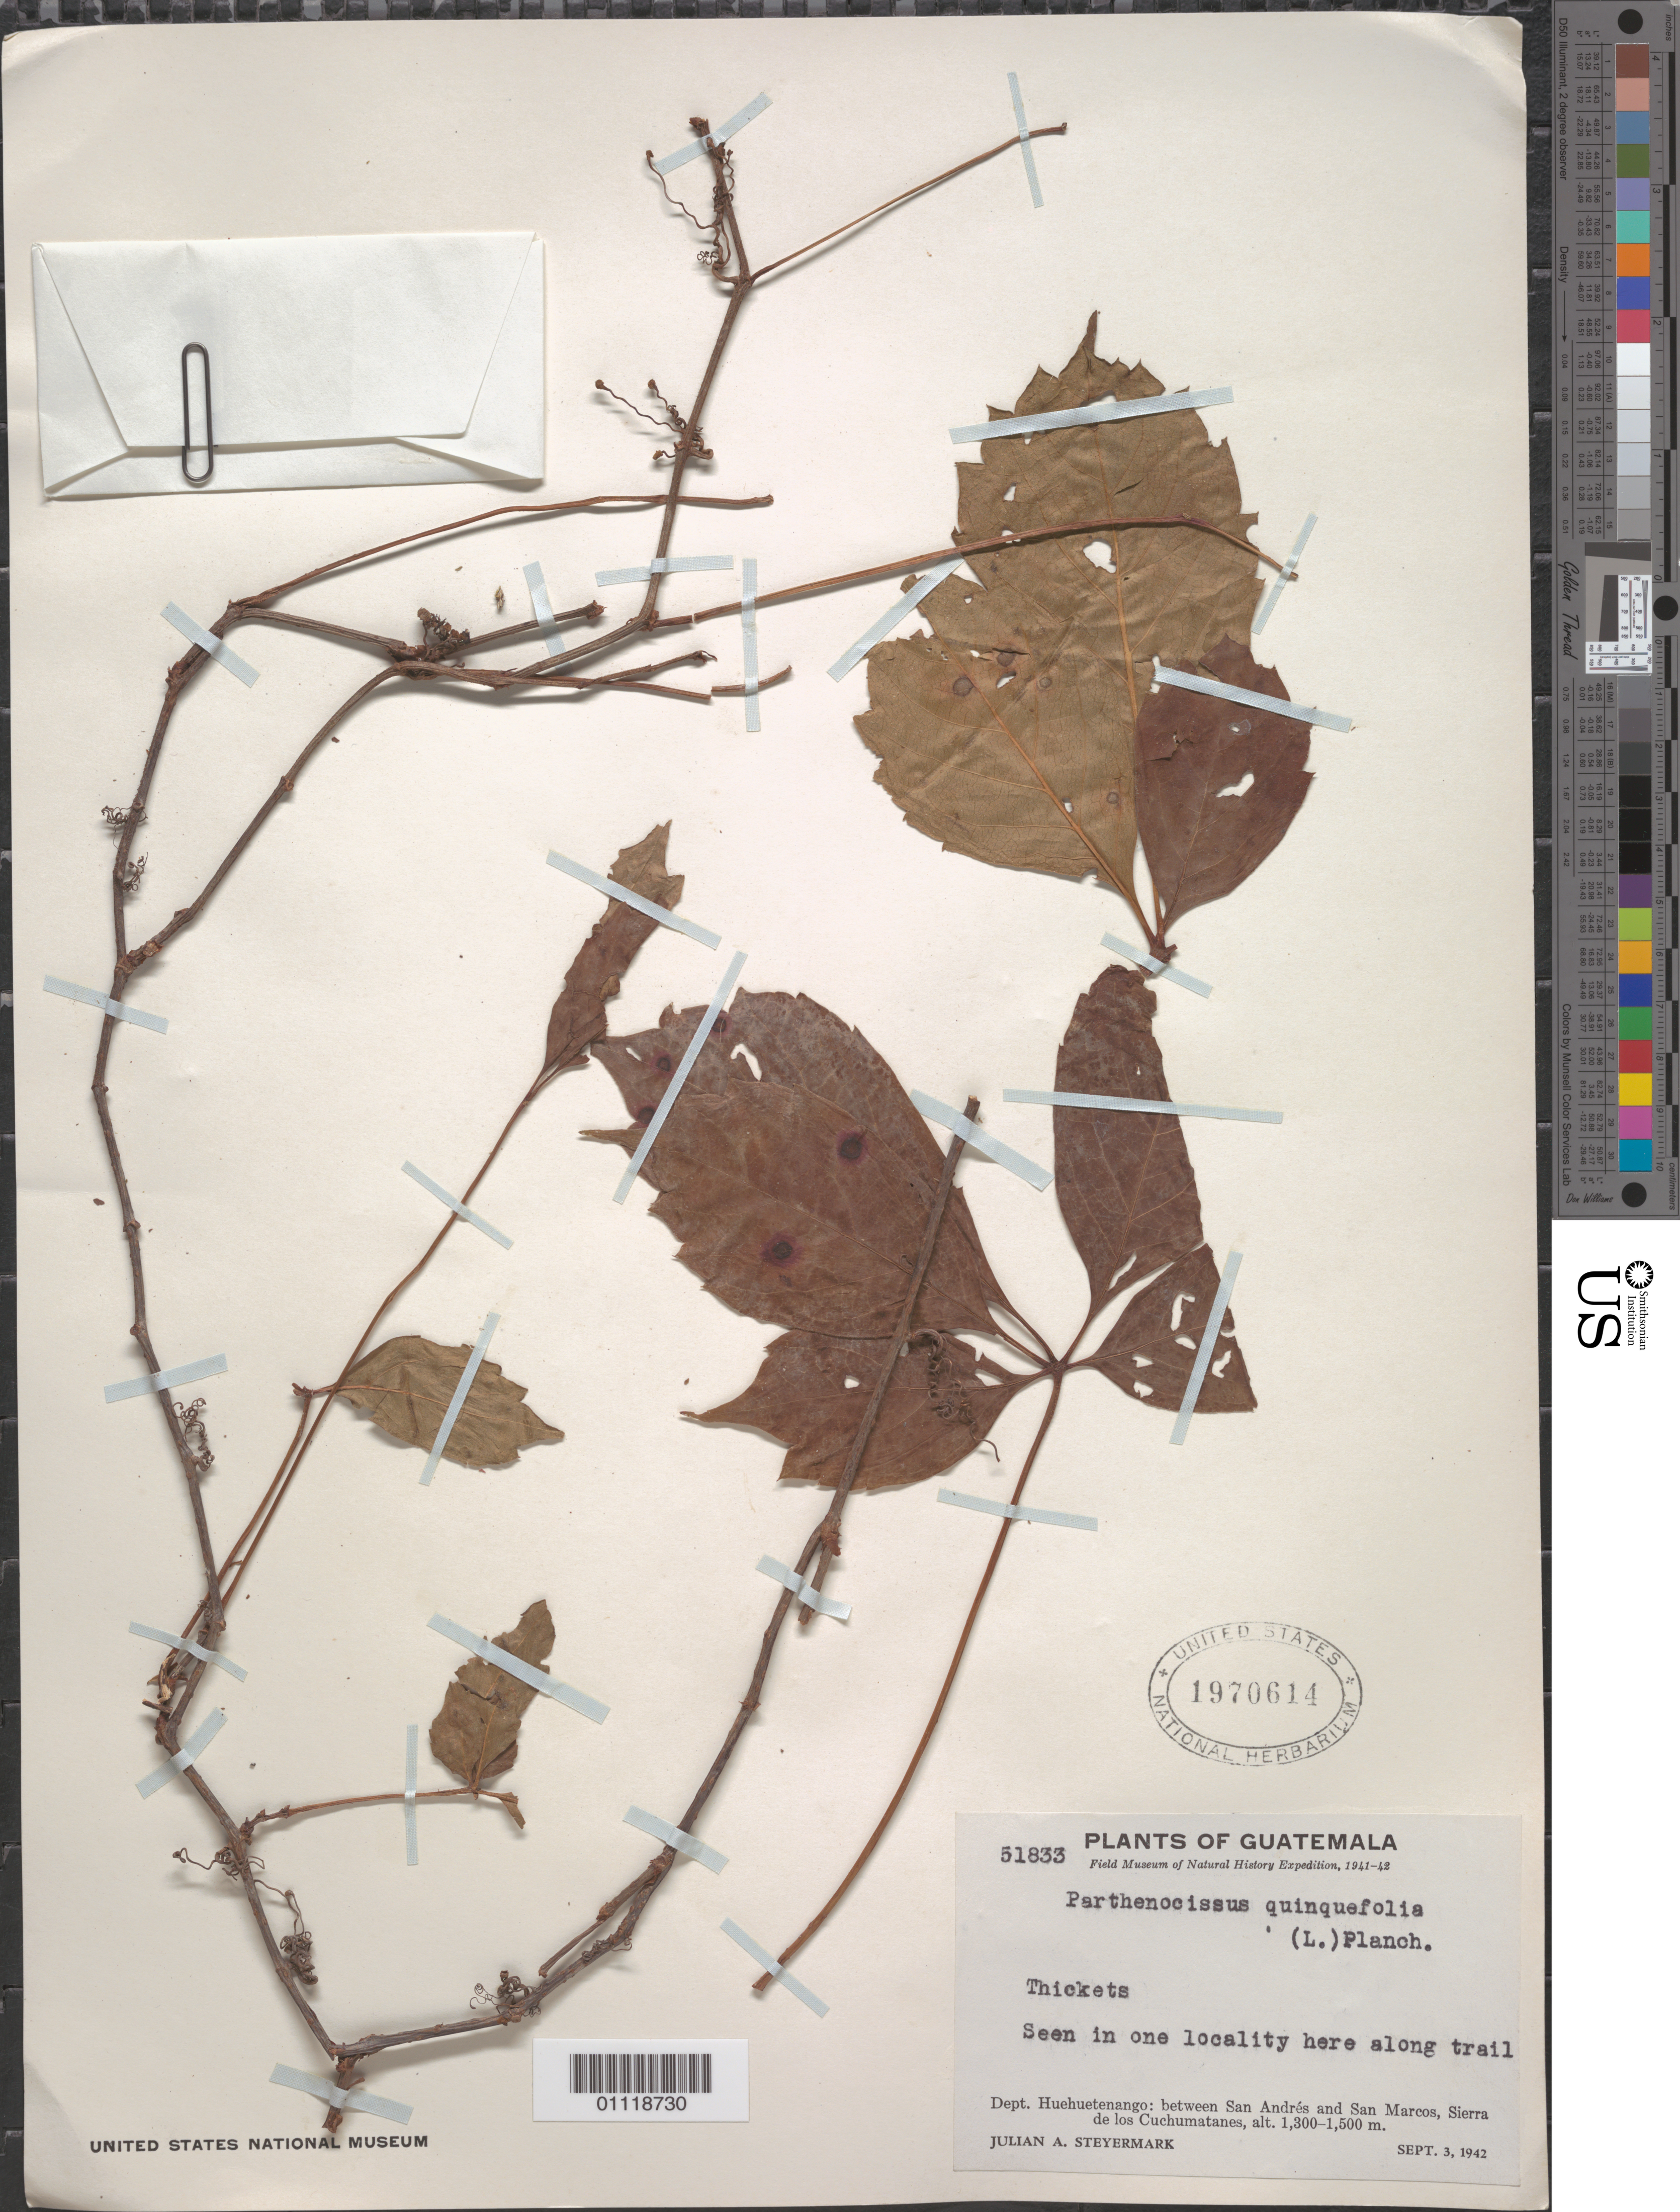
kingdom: Plantae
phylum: Tracheophyta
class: Magnoliopsida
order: Vitales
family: Vitaceae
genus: Parthenocissus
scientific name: Parthenocissus quinquefolia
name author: (L.) Planch.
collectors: J. Steyermark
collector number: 51833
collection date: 1942-09-03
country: Guatemala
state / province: Huehuetenango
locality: Between San Andres and San Marcos, Sierra de los Cuchumatanes.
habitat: Thickets.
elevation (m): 1300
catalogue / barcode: US 1970614